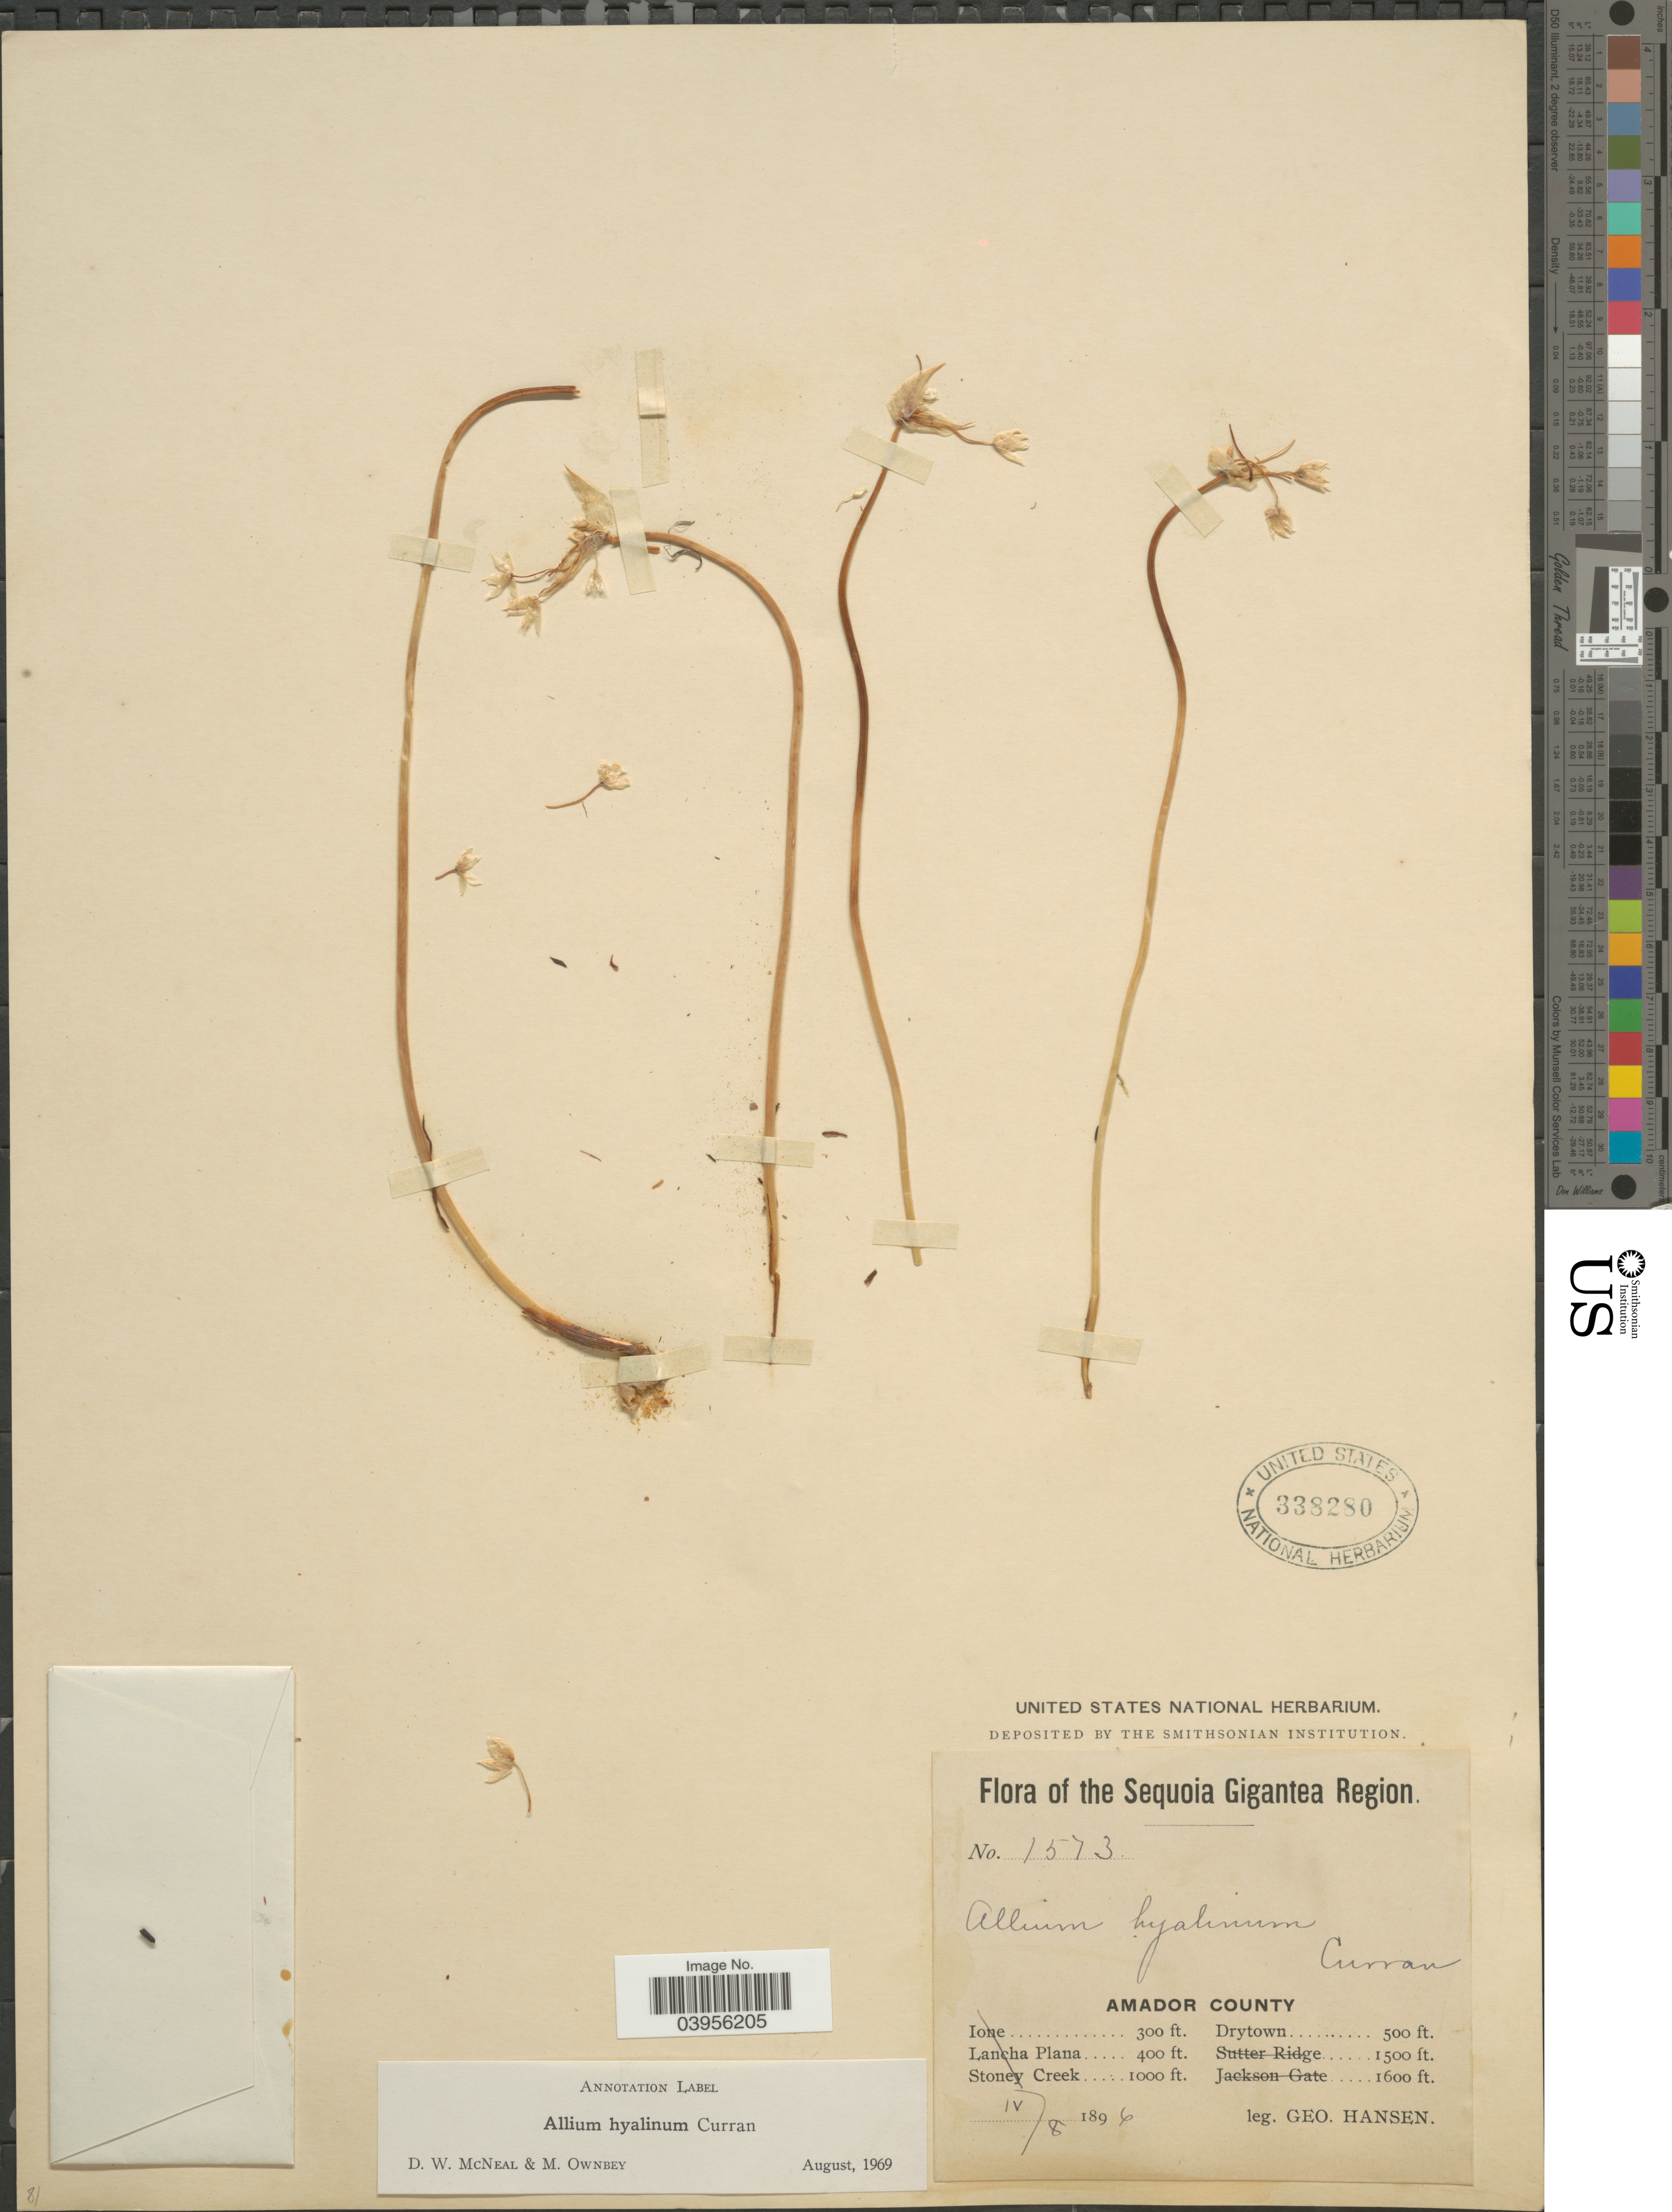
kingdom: Plantae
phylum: Tracheophyta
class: Liliopsida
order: Asparagales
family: Amaryllidaceae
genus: Allium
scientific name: Allium hyalinum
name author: Curran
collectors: G. Hansen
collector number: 1573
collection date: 1896-04-08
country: United States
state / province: California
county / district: Amador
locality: The Sequoia Gigantea Region. Amador County. Drytown.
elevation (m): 152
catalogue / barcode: US 338280